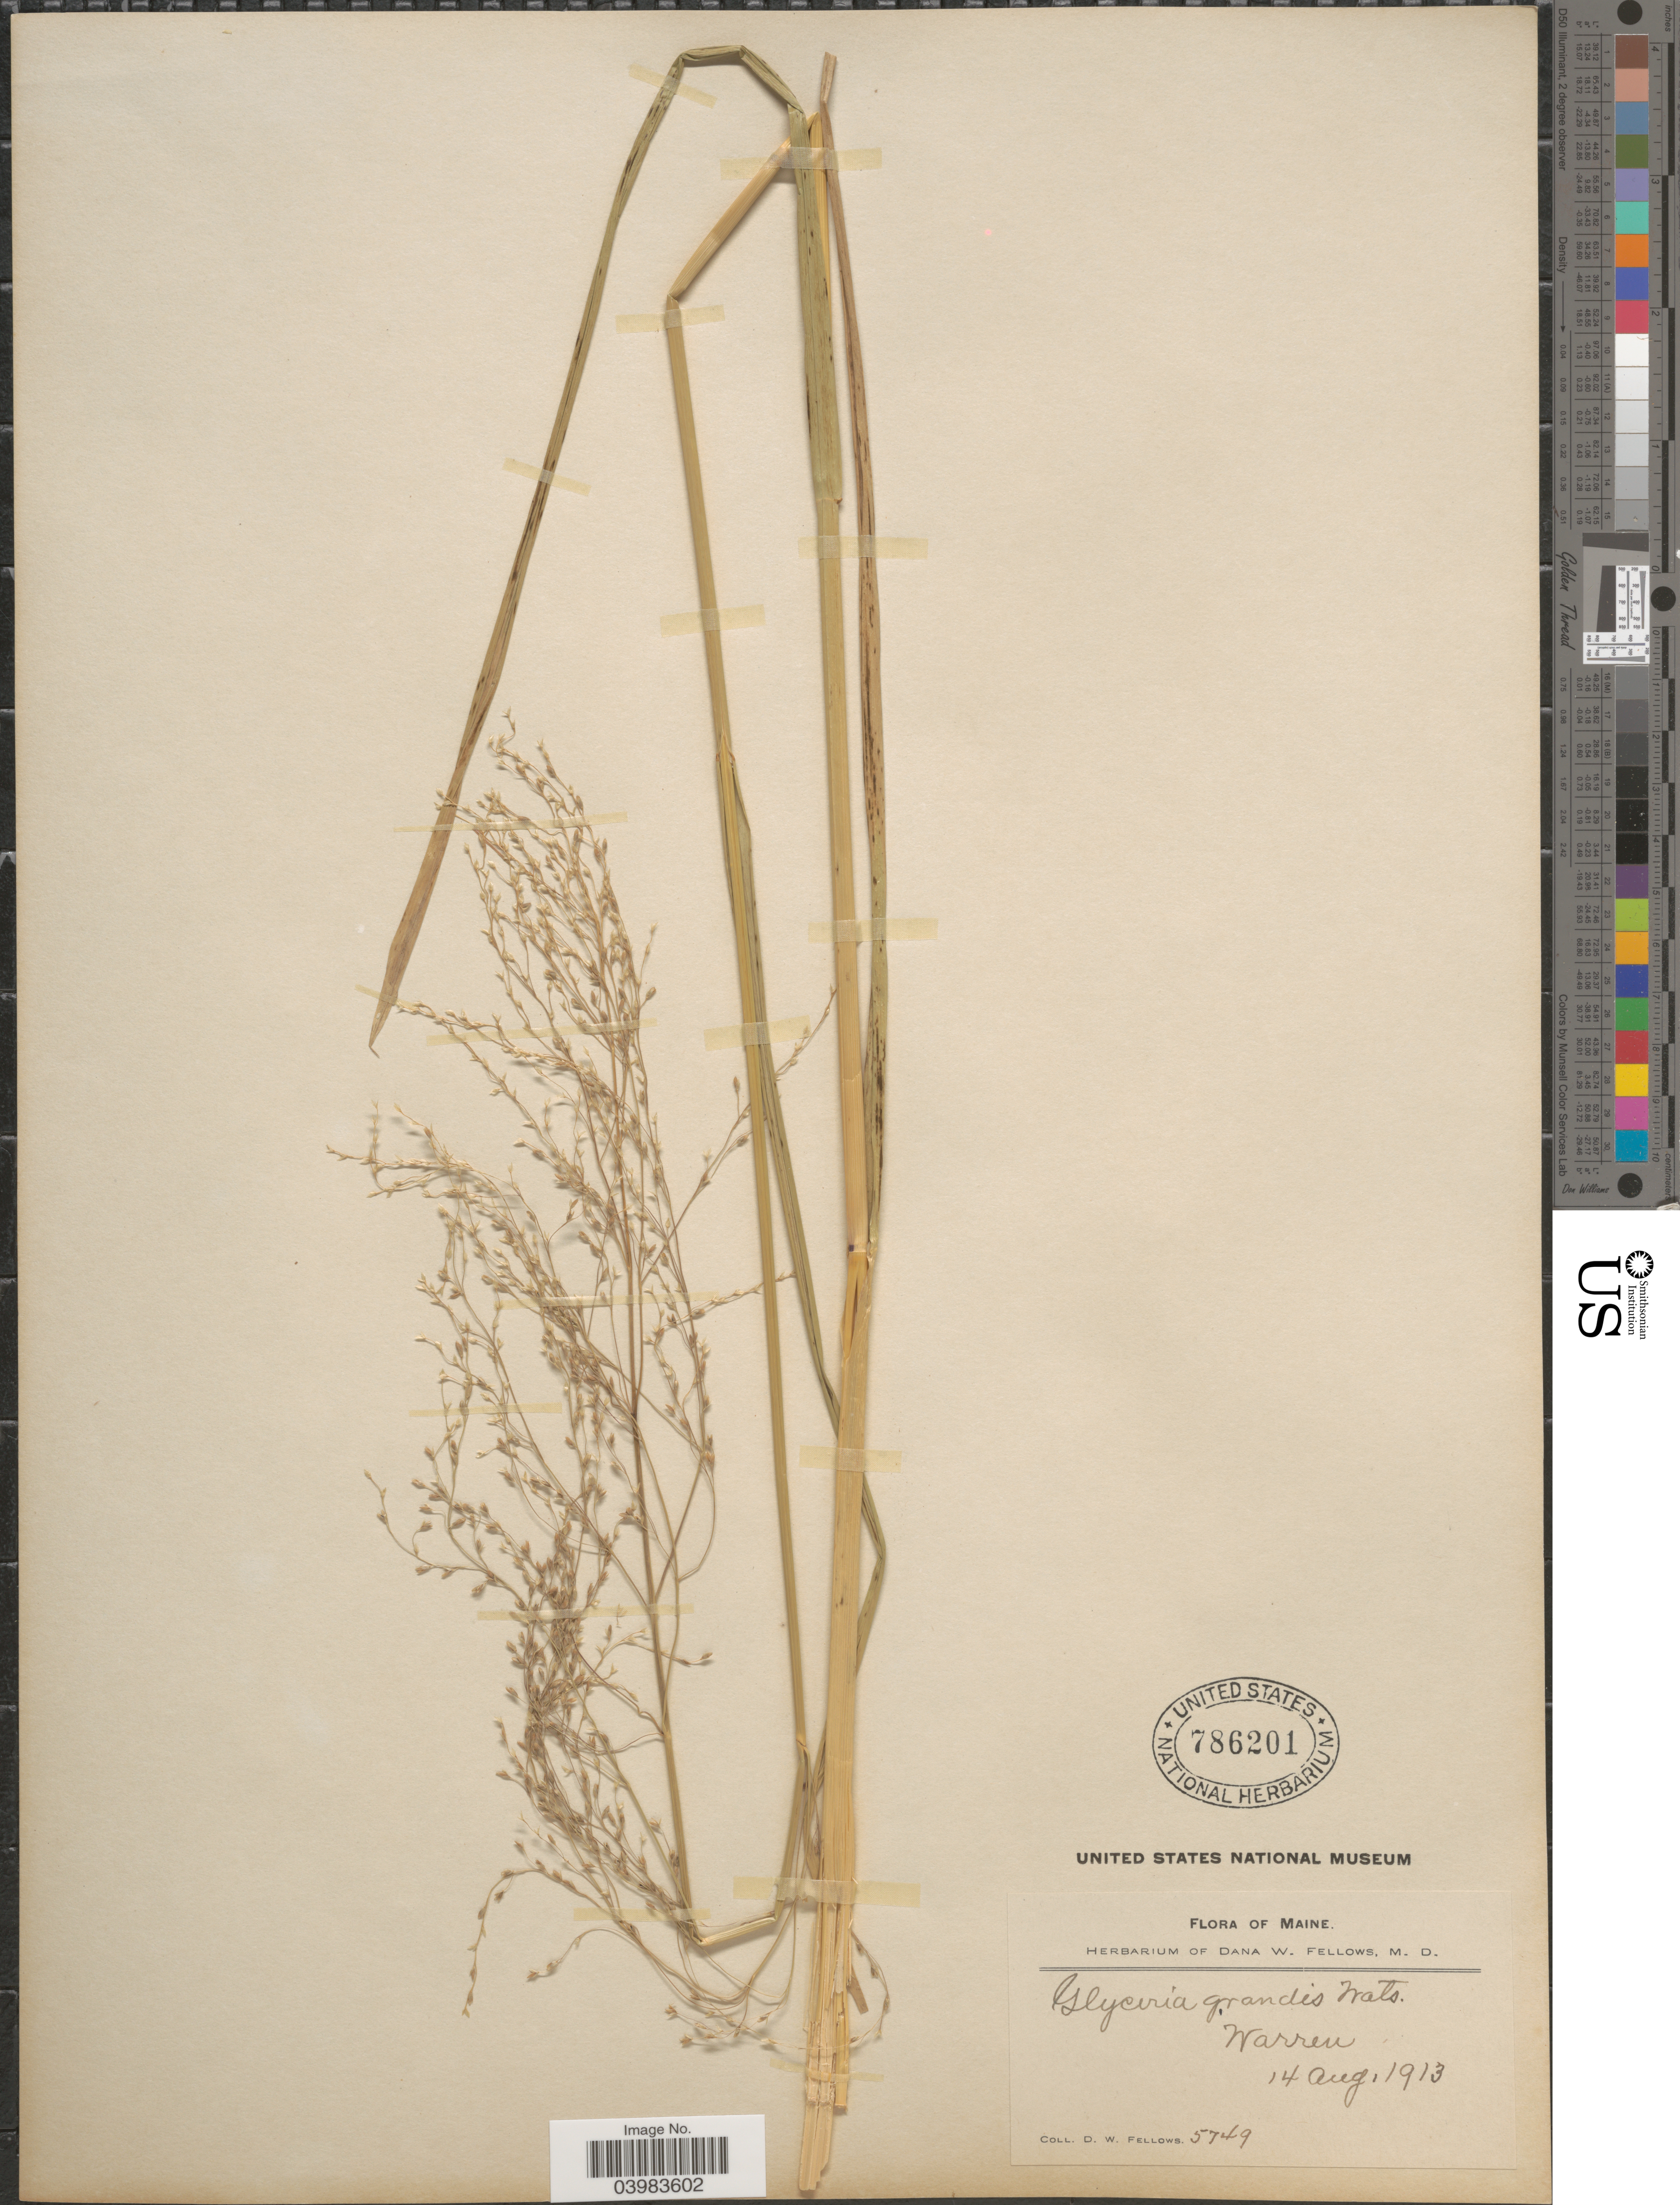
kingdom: Plantae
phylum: Tracheophyta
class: Liliopsida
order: Poales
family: Poaceae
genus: Glyceria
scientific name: Glyceria grandis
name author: S. Watson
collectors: D. W. Fellows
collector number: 5749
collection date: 1913-08-14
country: United States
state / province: Maine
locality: Warren.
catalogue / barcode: US 786201